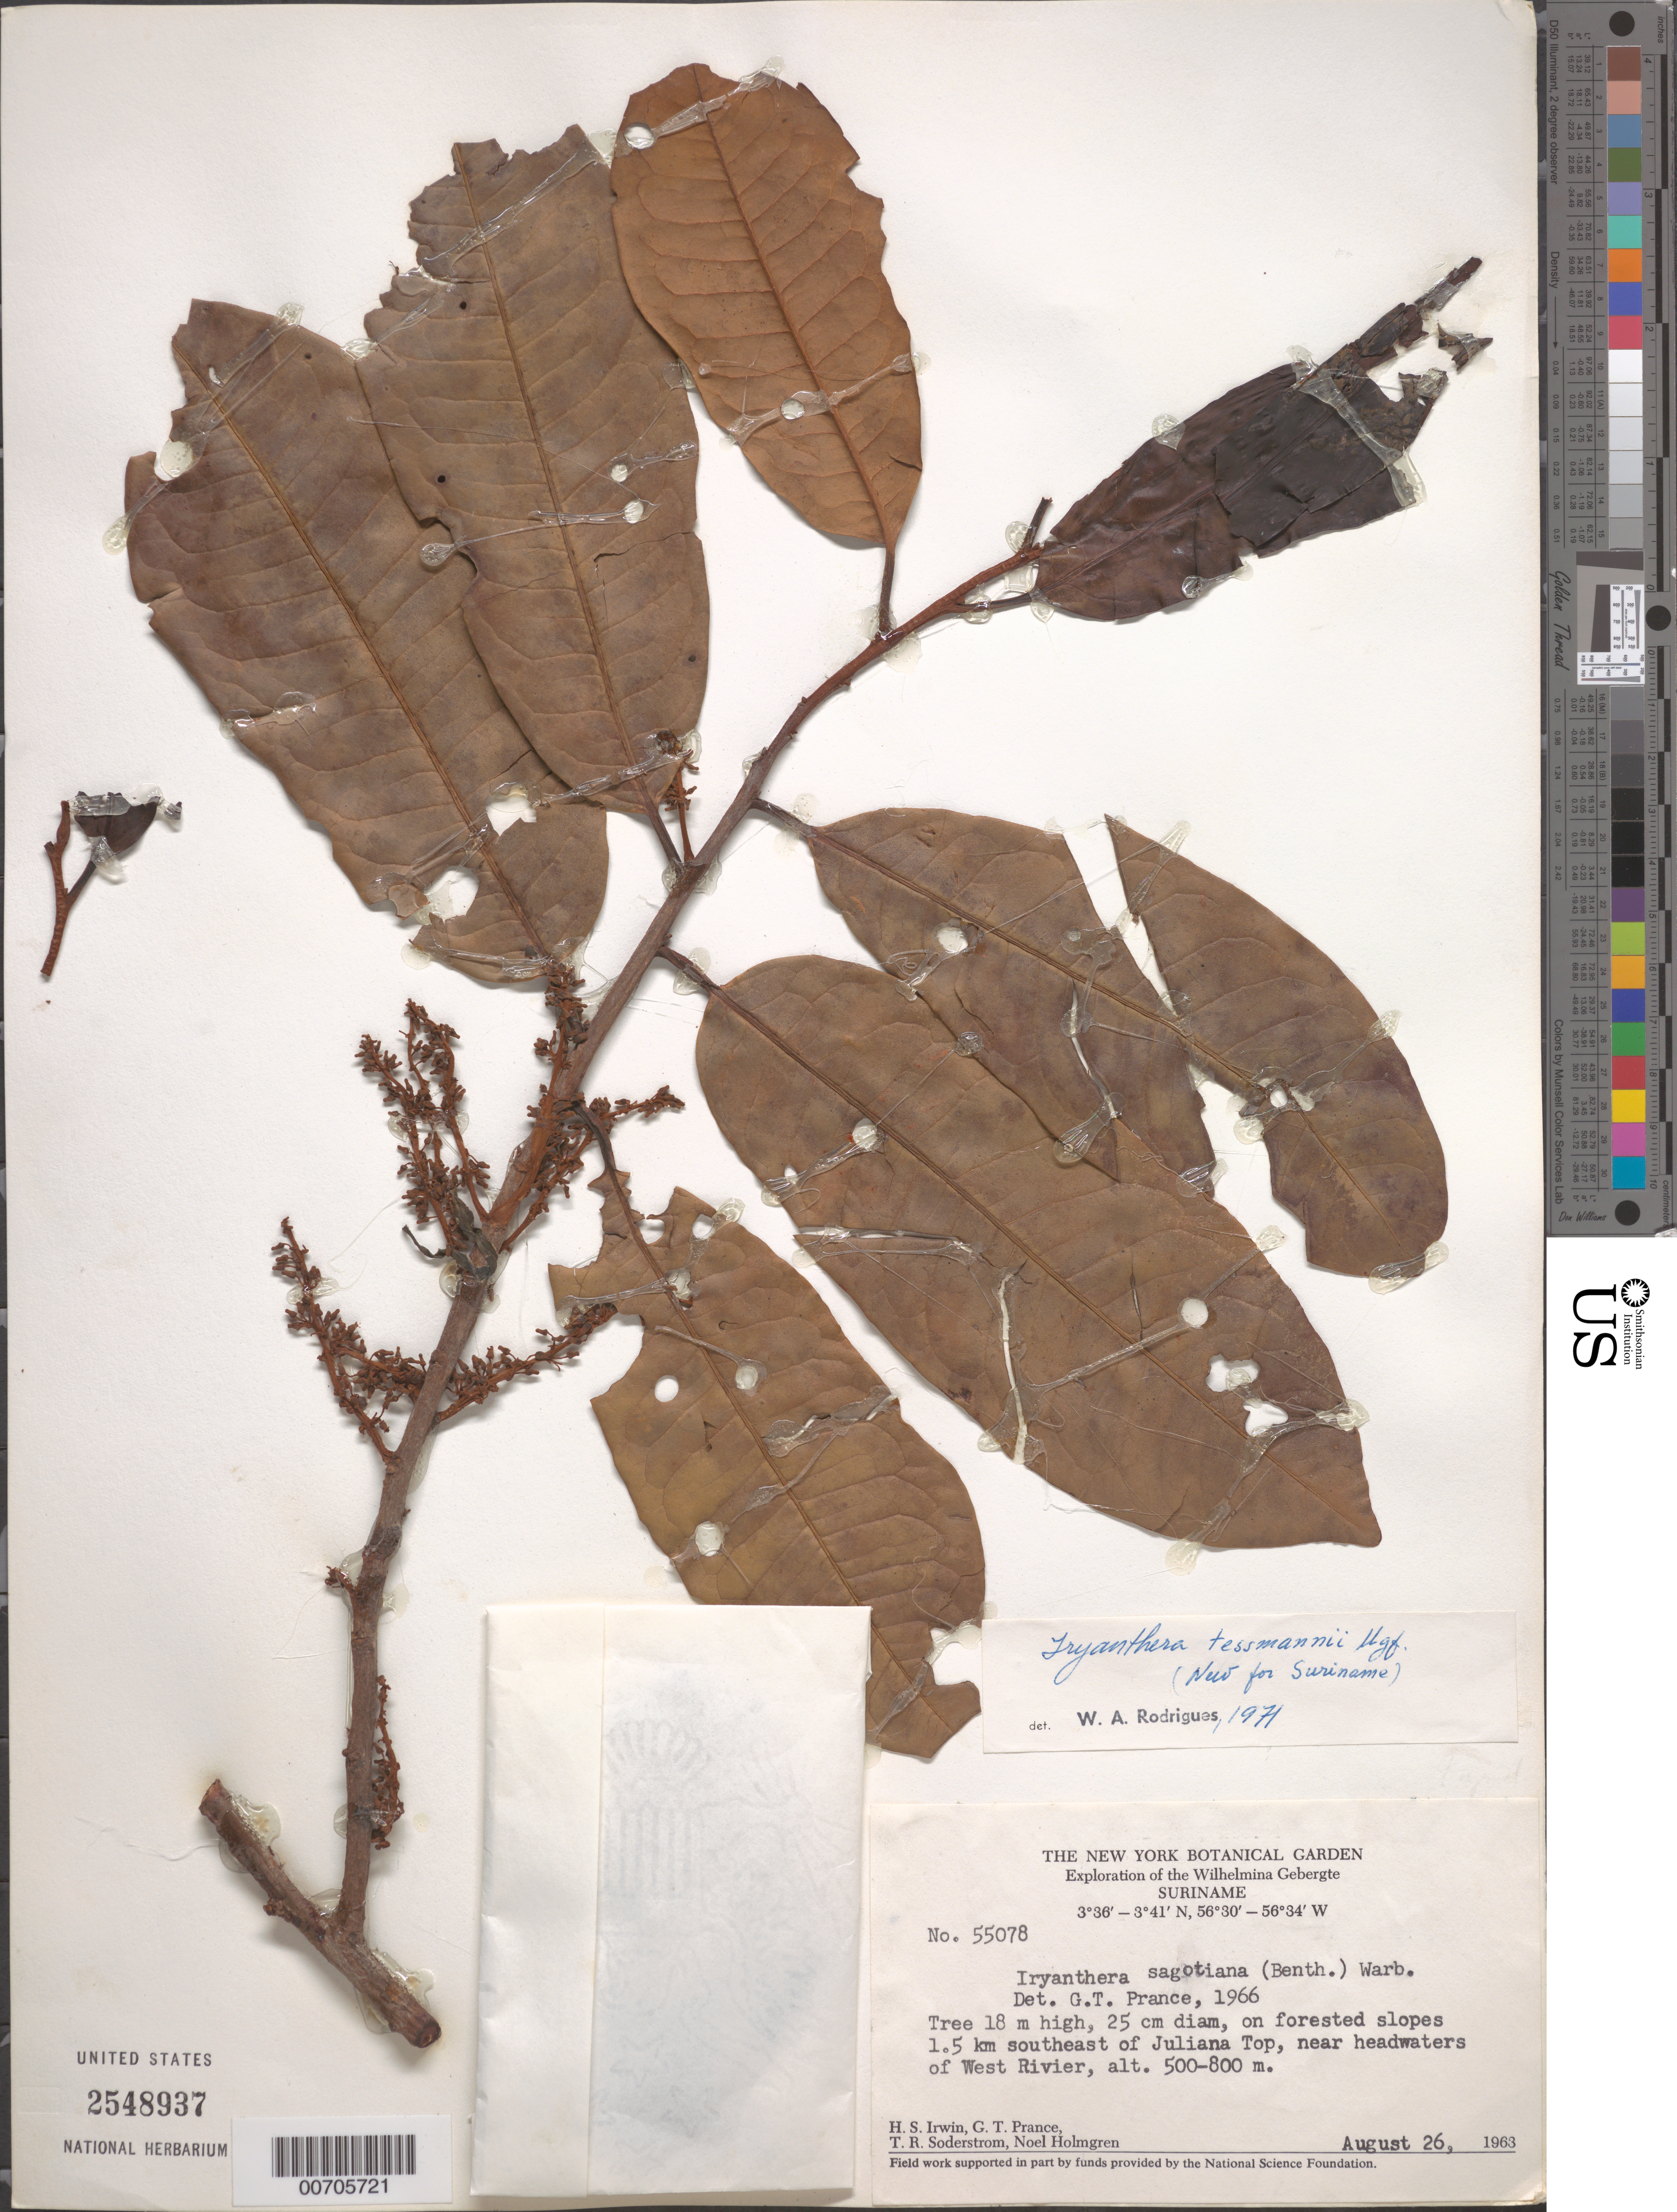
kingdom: Plantae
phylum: Tracheophyta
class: Magnoliopsida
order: Magnoliales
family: Myristicaceae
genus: Iryanthera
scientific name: Iryanthera tessmannii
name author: Markgr.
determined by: Prance, G. T.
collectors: H. Irwin, G. T. Prance, T. R. Soderstrom & N. H. Holmgren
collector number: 55078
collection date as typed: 26-Aug-63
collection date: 1963-08-26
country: Suriname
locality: Juliana Top, 1.5 km SE of, near headwaters of West River, Wilhelmina Gebergte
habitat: Forested slopes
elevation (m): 500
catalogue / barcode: US 2548937